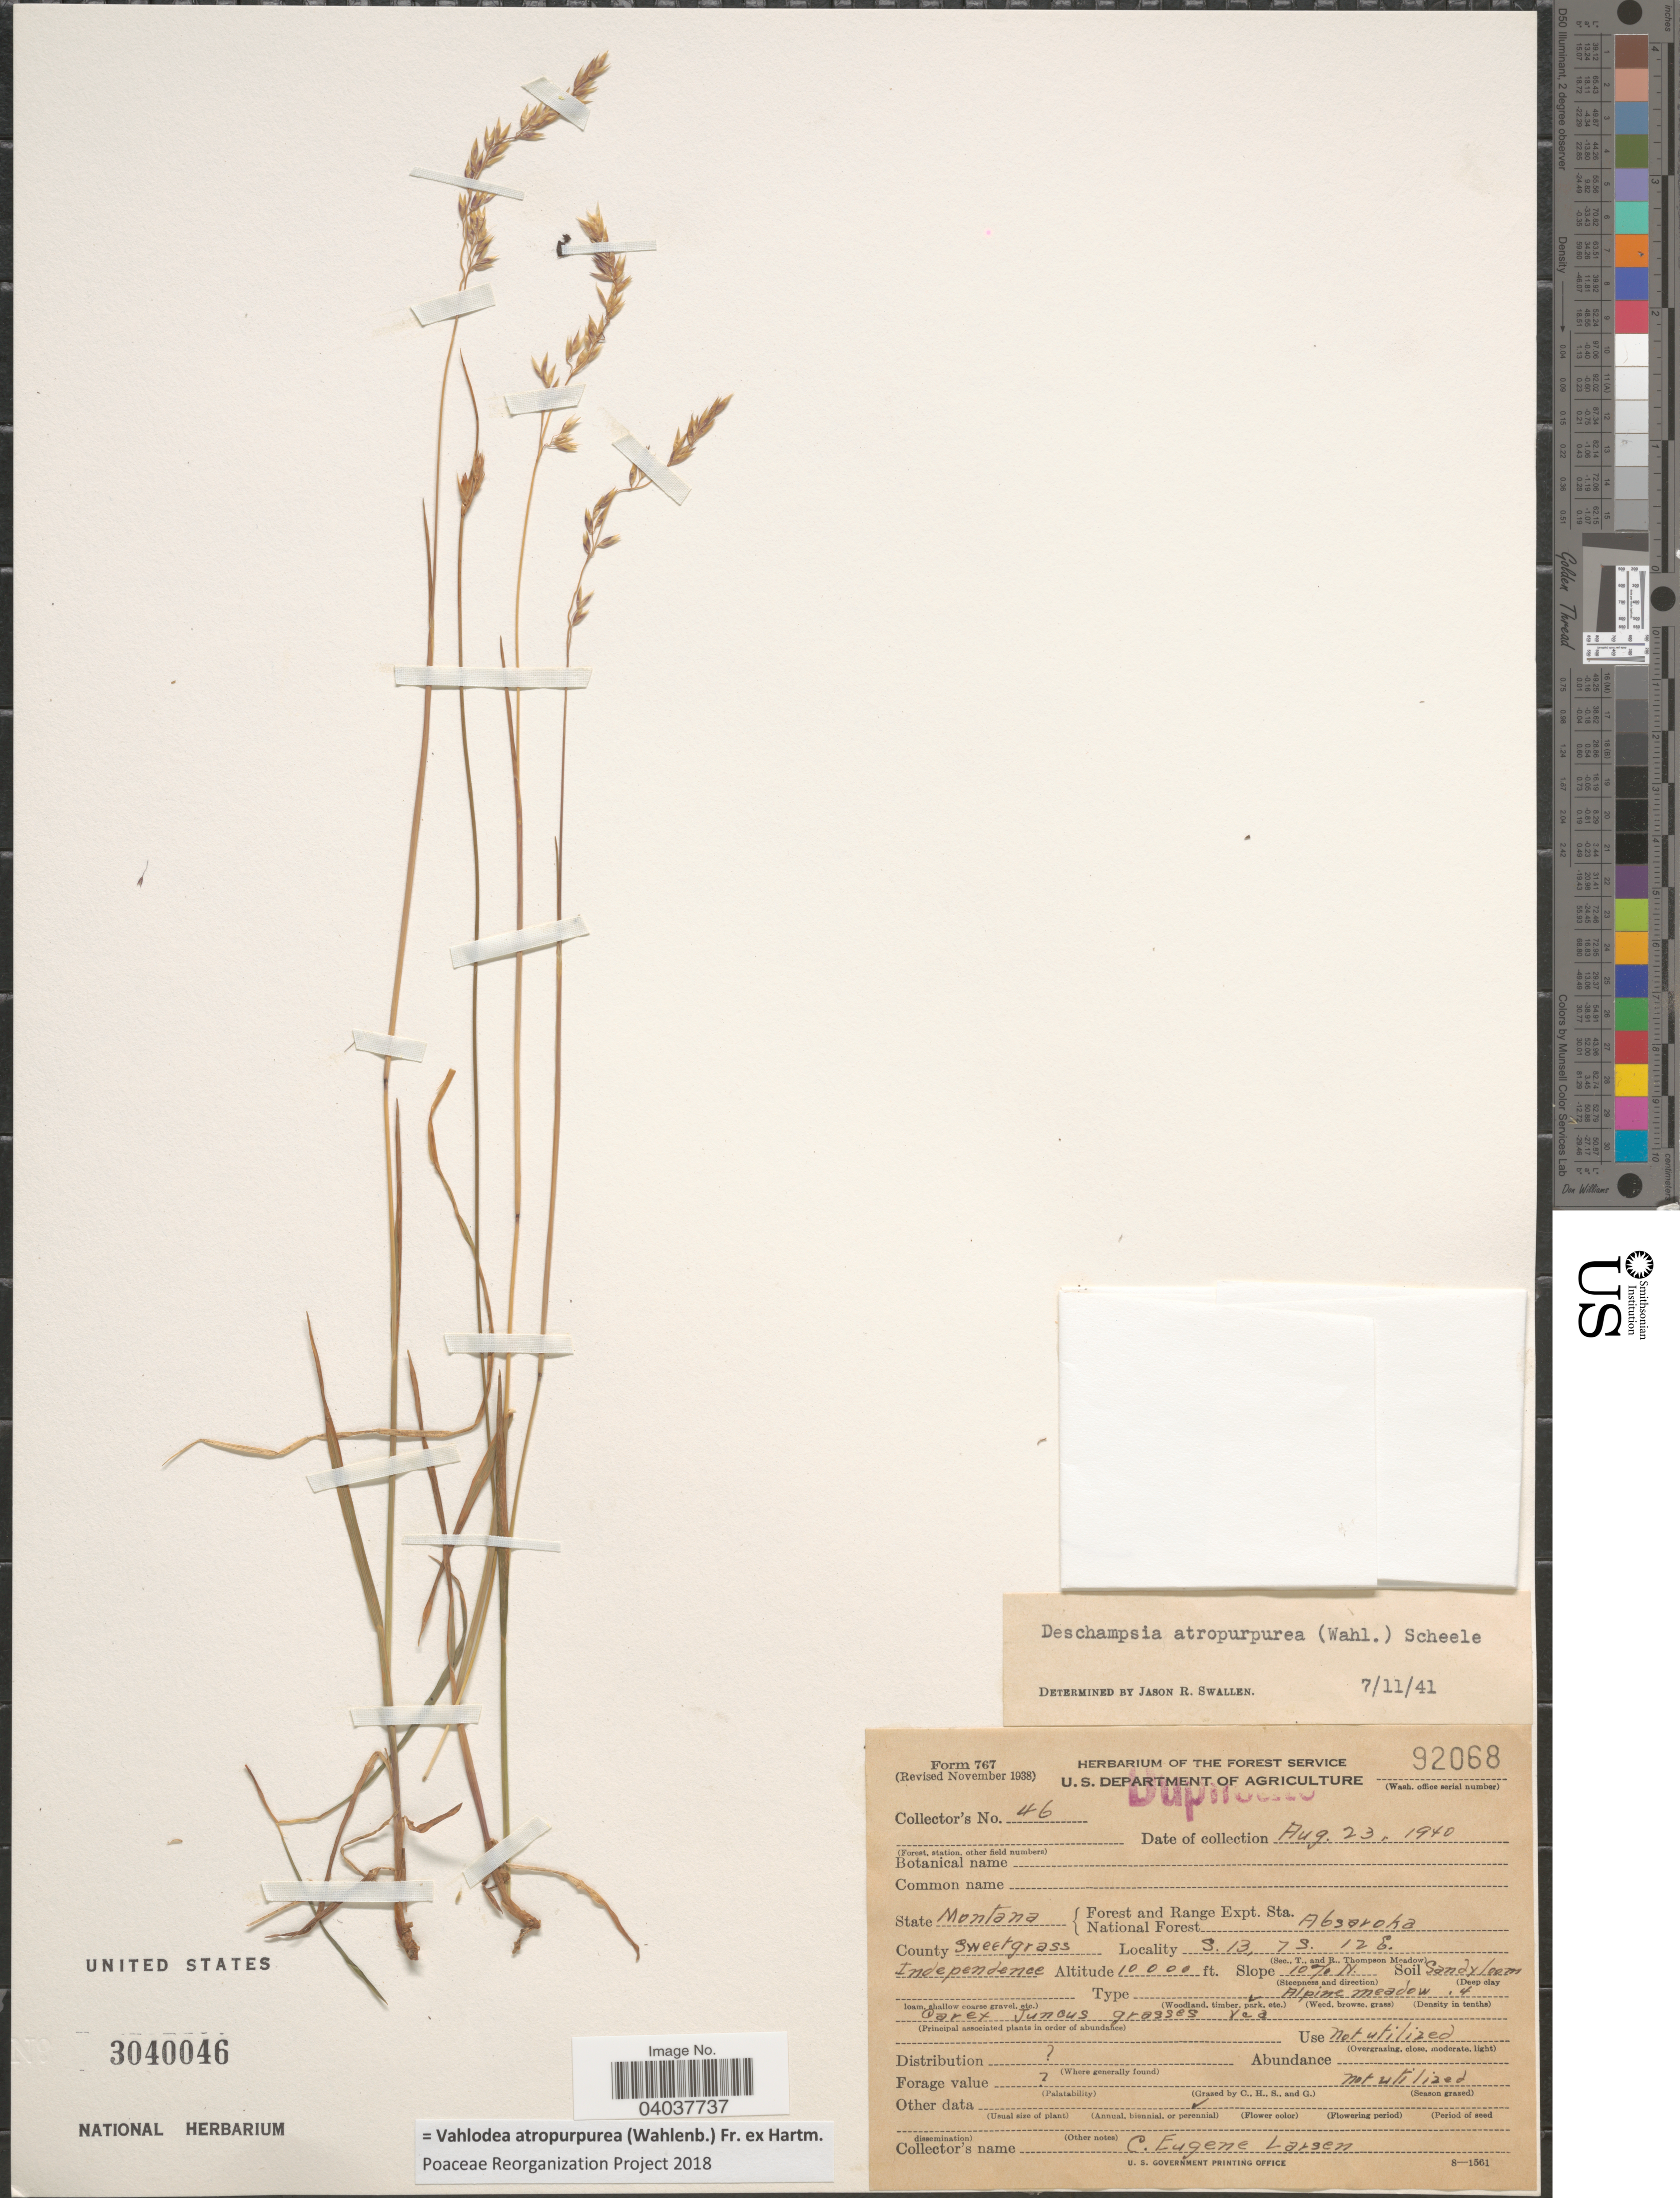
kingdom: Plantae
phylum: Tracheophyta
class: Liliopsida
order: Poales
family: Poaceae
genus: Vahlodea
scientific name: Vahlodea atropurpurea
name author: (Wahlenb.) Fr. ex Hartm.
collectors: C. Larsen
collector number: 46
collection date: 1940-08-23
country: United States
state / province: Montana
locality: Forest and Range Expt. Sta. National Forest Absaroka. County Sweetgrass. S. 13, 7 S. 12 E. Independence. Slope 10% N.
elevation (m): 3048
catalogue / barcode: US 3040046